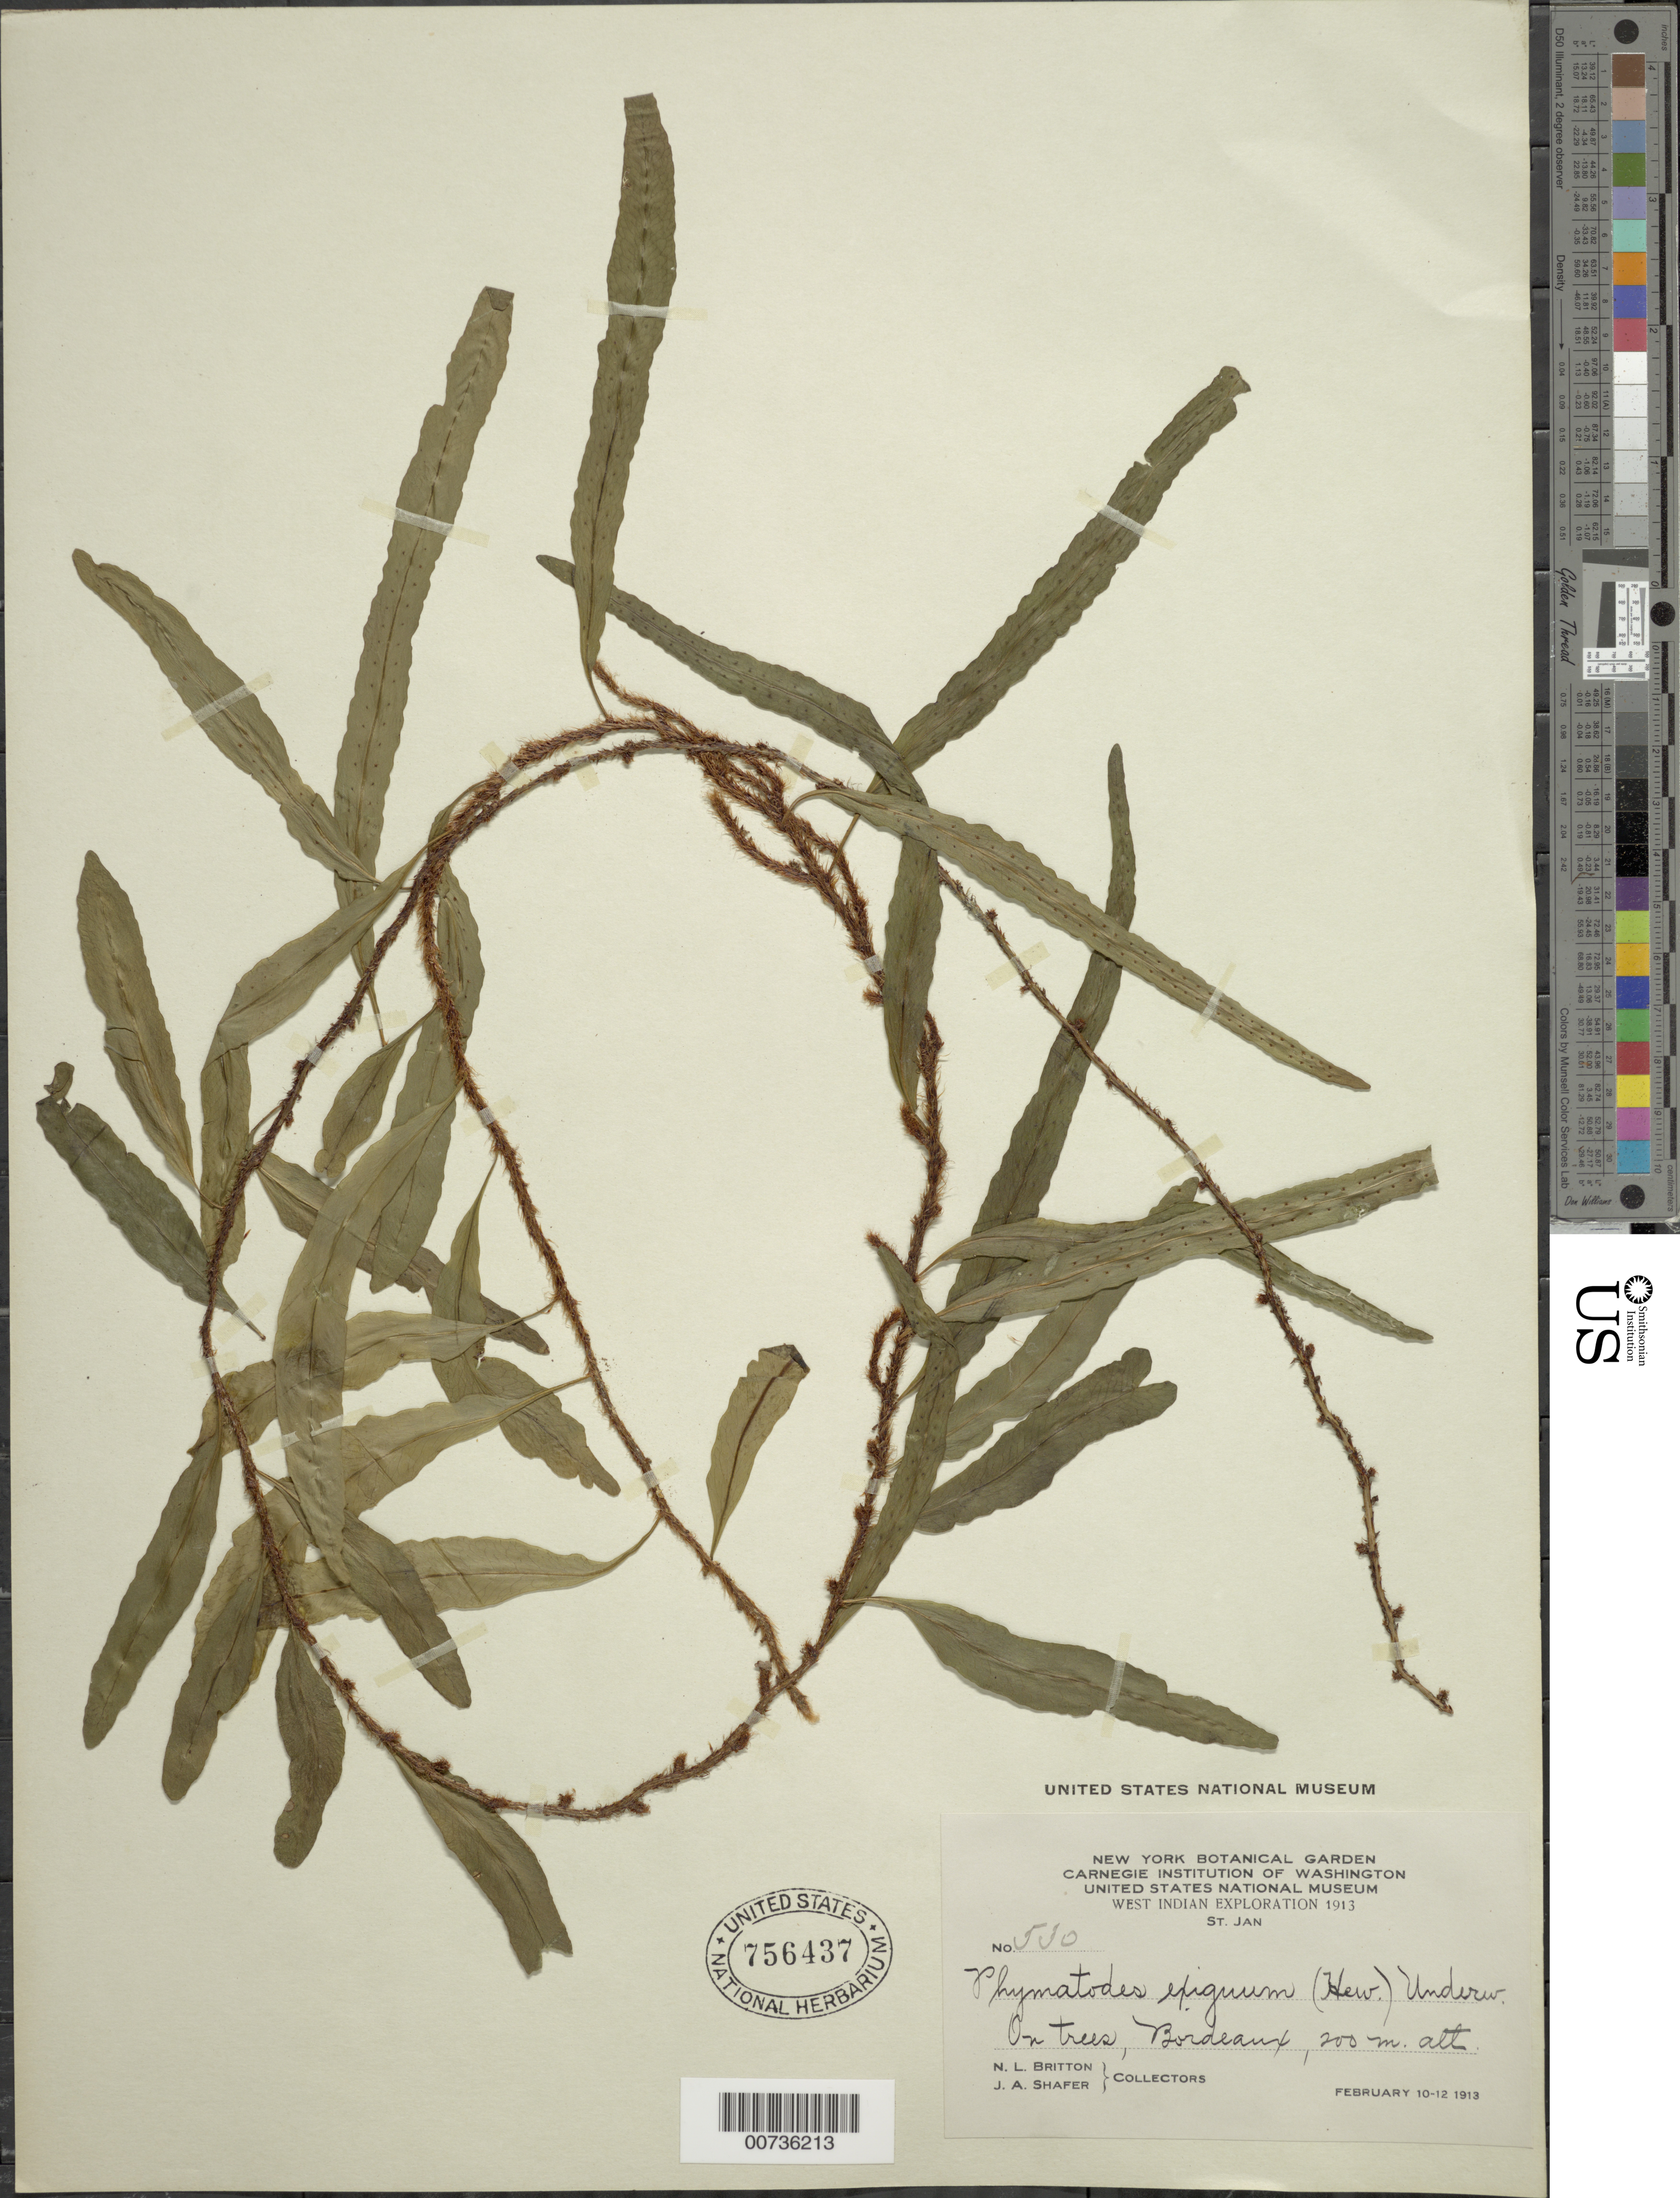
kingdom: Plantae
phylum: Tracheophyta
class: Polypodiopsida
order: Polypodiales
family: Polypodiaceae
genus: Microgramma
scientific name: Microgramma heterophylla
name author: (L.) Wherry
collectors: N. Britton & J. A. Shafer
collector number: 530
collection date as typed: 10 Feb 1913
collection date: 1913-02-10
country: U.S. Virgin Islands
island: St. John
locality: Bordeaux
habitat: On trees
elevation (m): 200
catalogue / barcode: US 756437